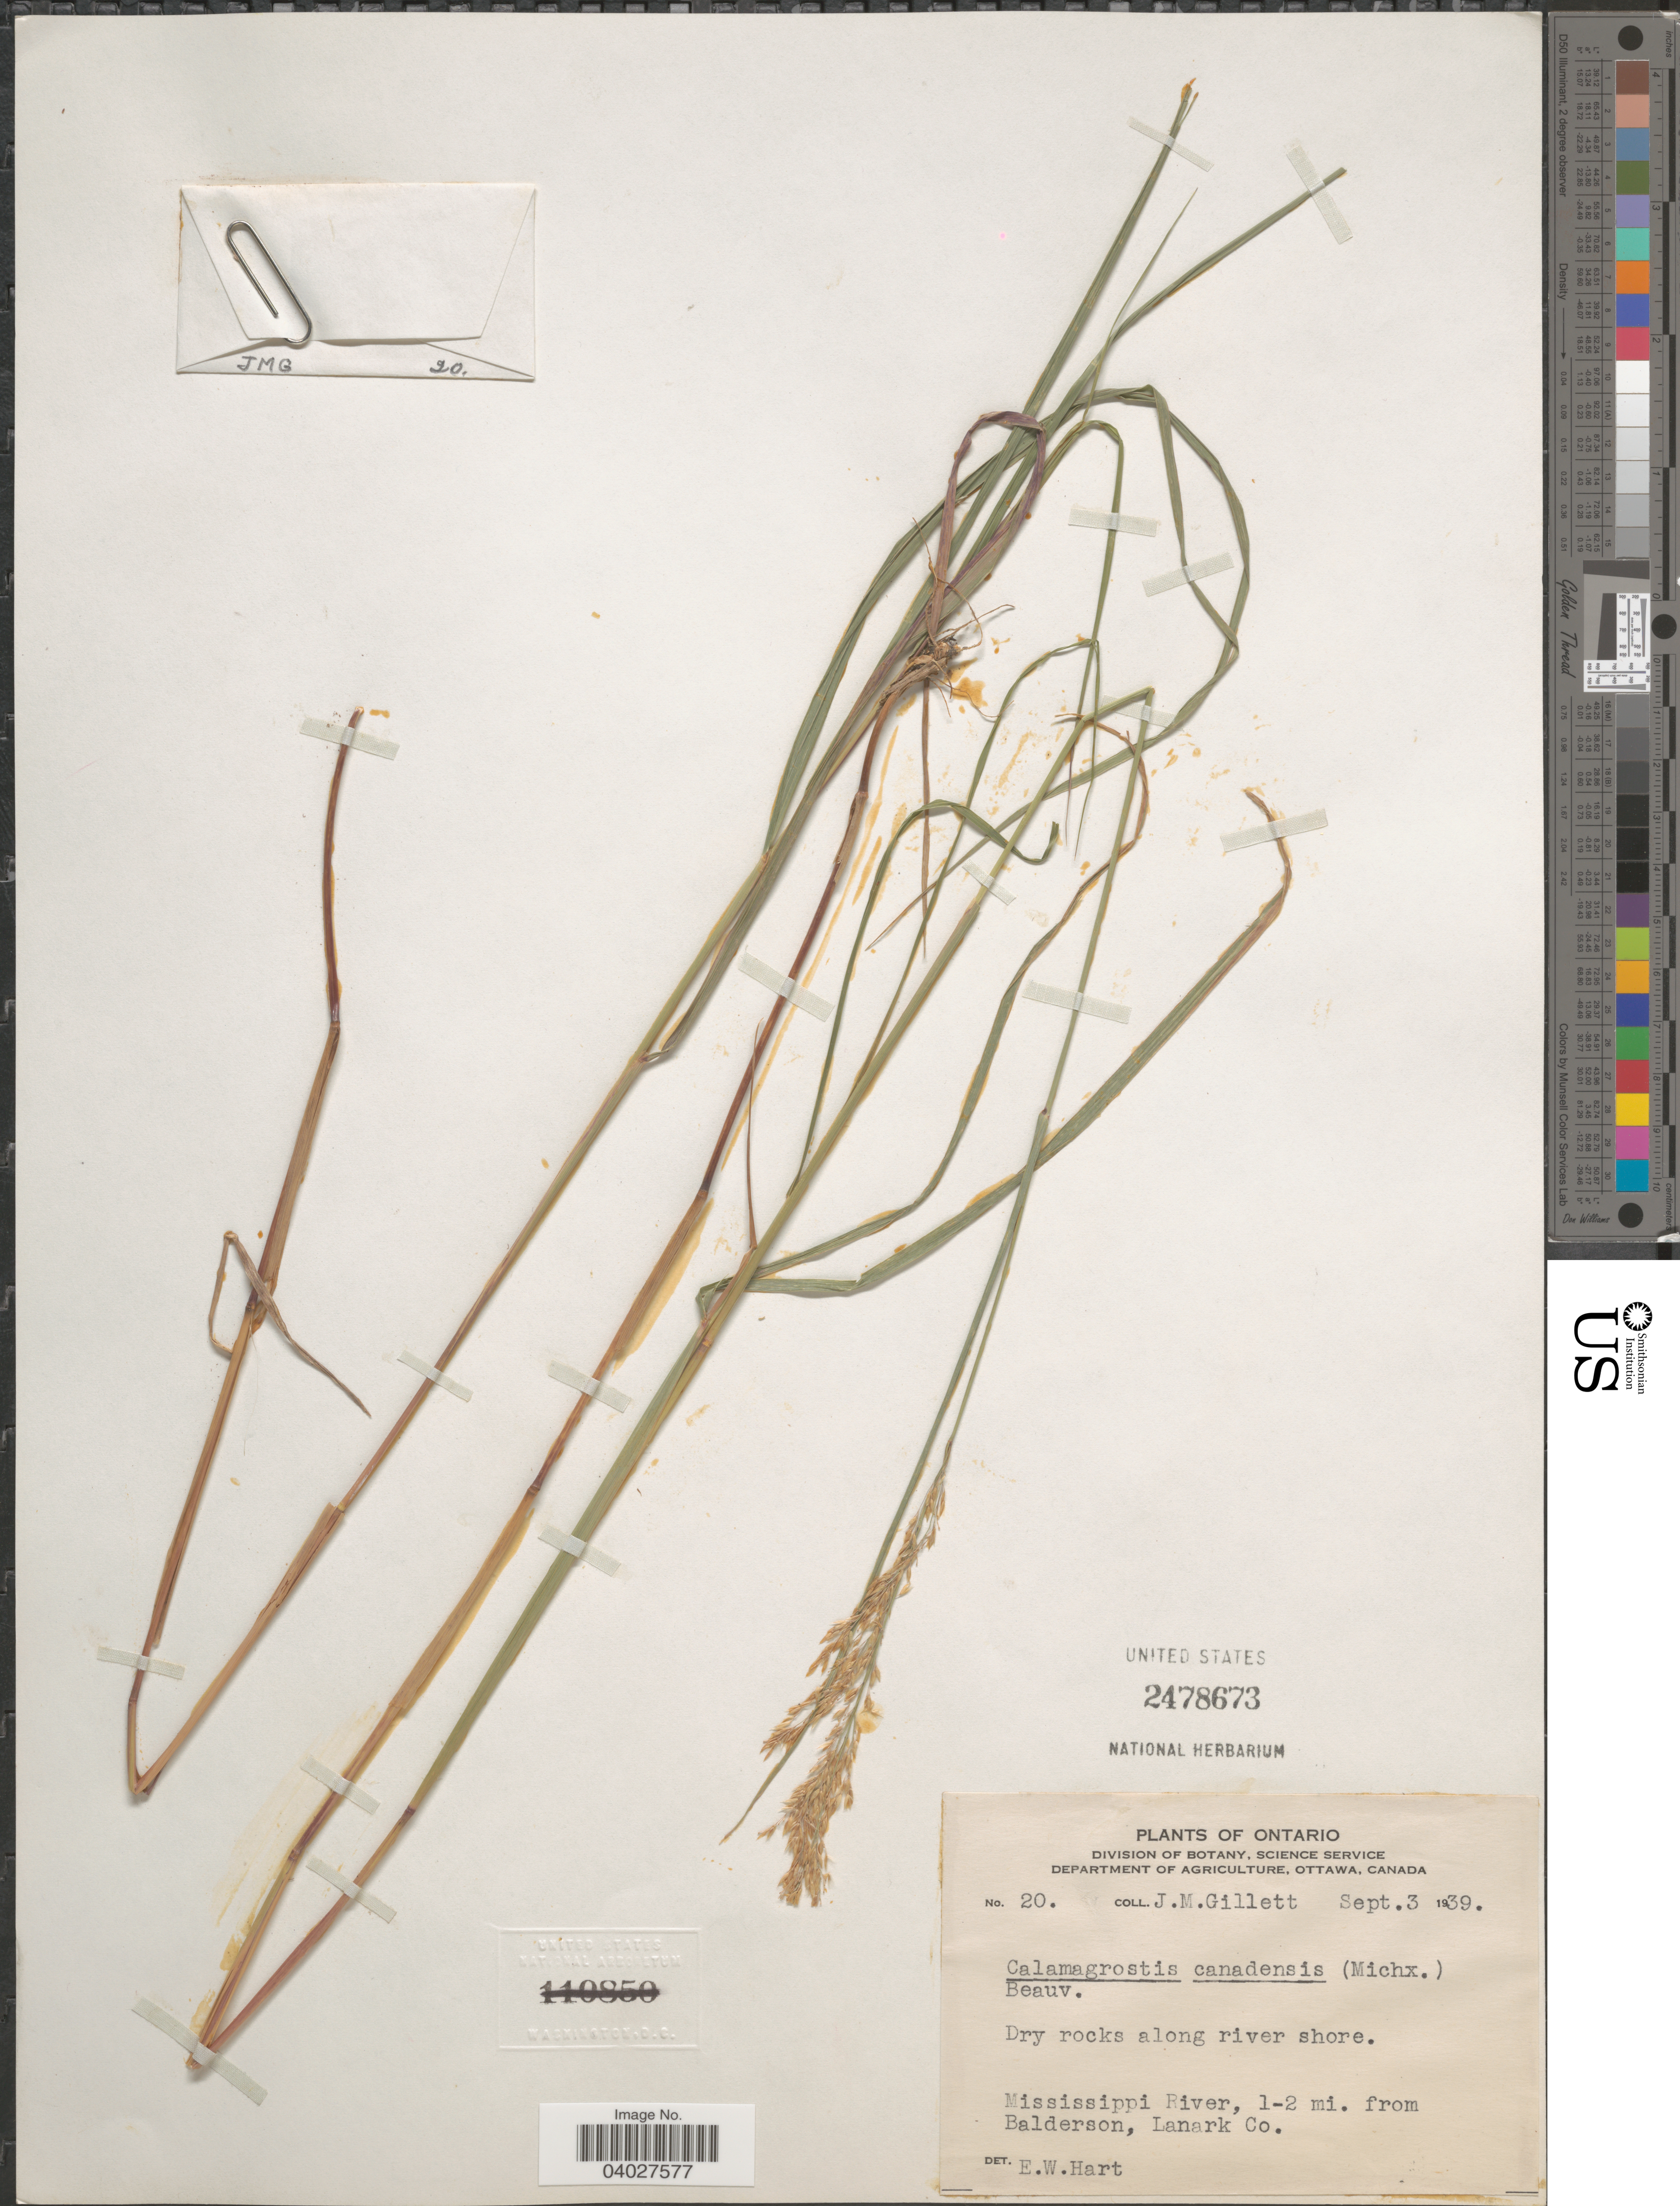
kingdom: Plantae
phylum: Tracheophyta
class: Liliopsida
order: Poales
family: Poaceae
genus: Calamagrostis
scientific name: Calamagrostis canadensis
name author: (Michx.) P. Beauv.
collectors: J. M. Gillett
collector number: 20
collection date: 1939-09-03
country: Canada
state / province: Ontario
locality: Dry rocks along river shore. Mississippi River, 1-2 mi. from Balderson, Lanark Co.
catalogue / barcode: US 2478673